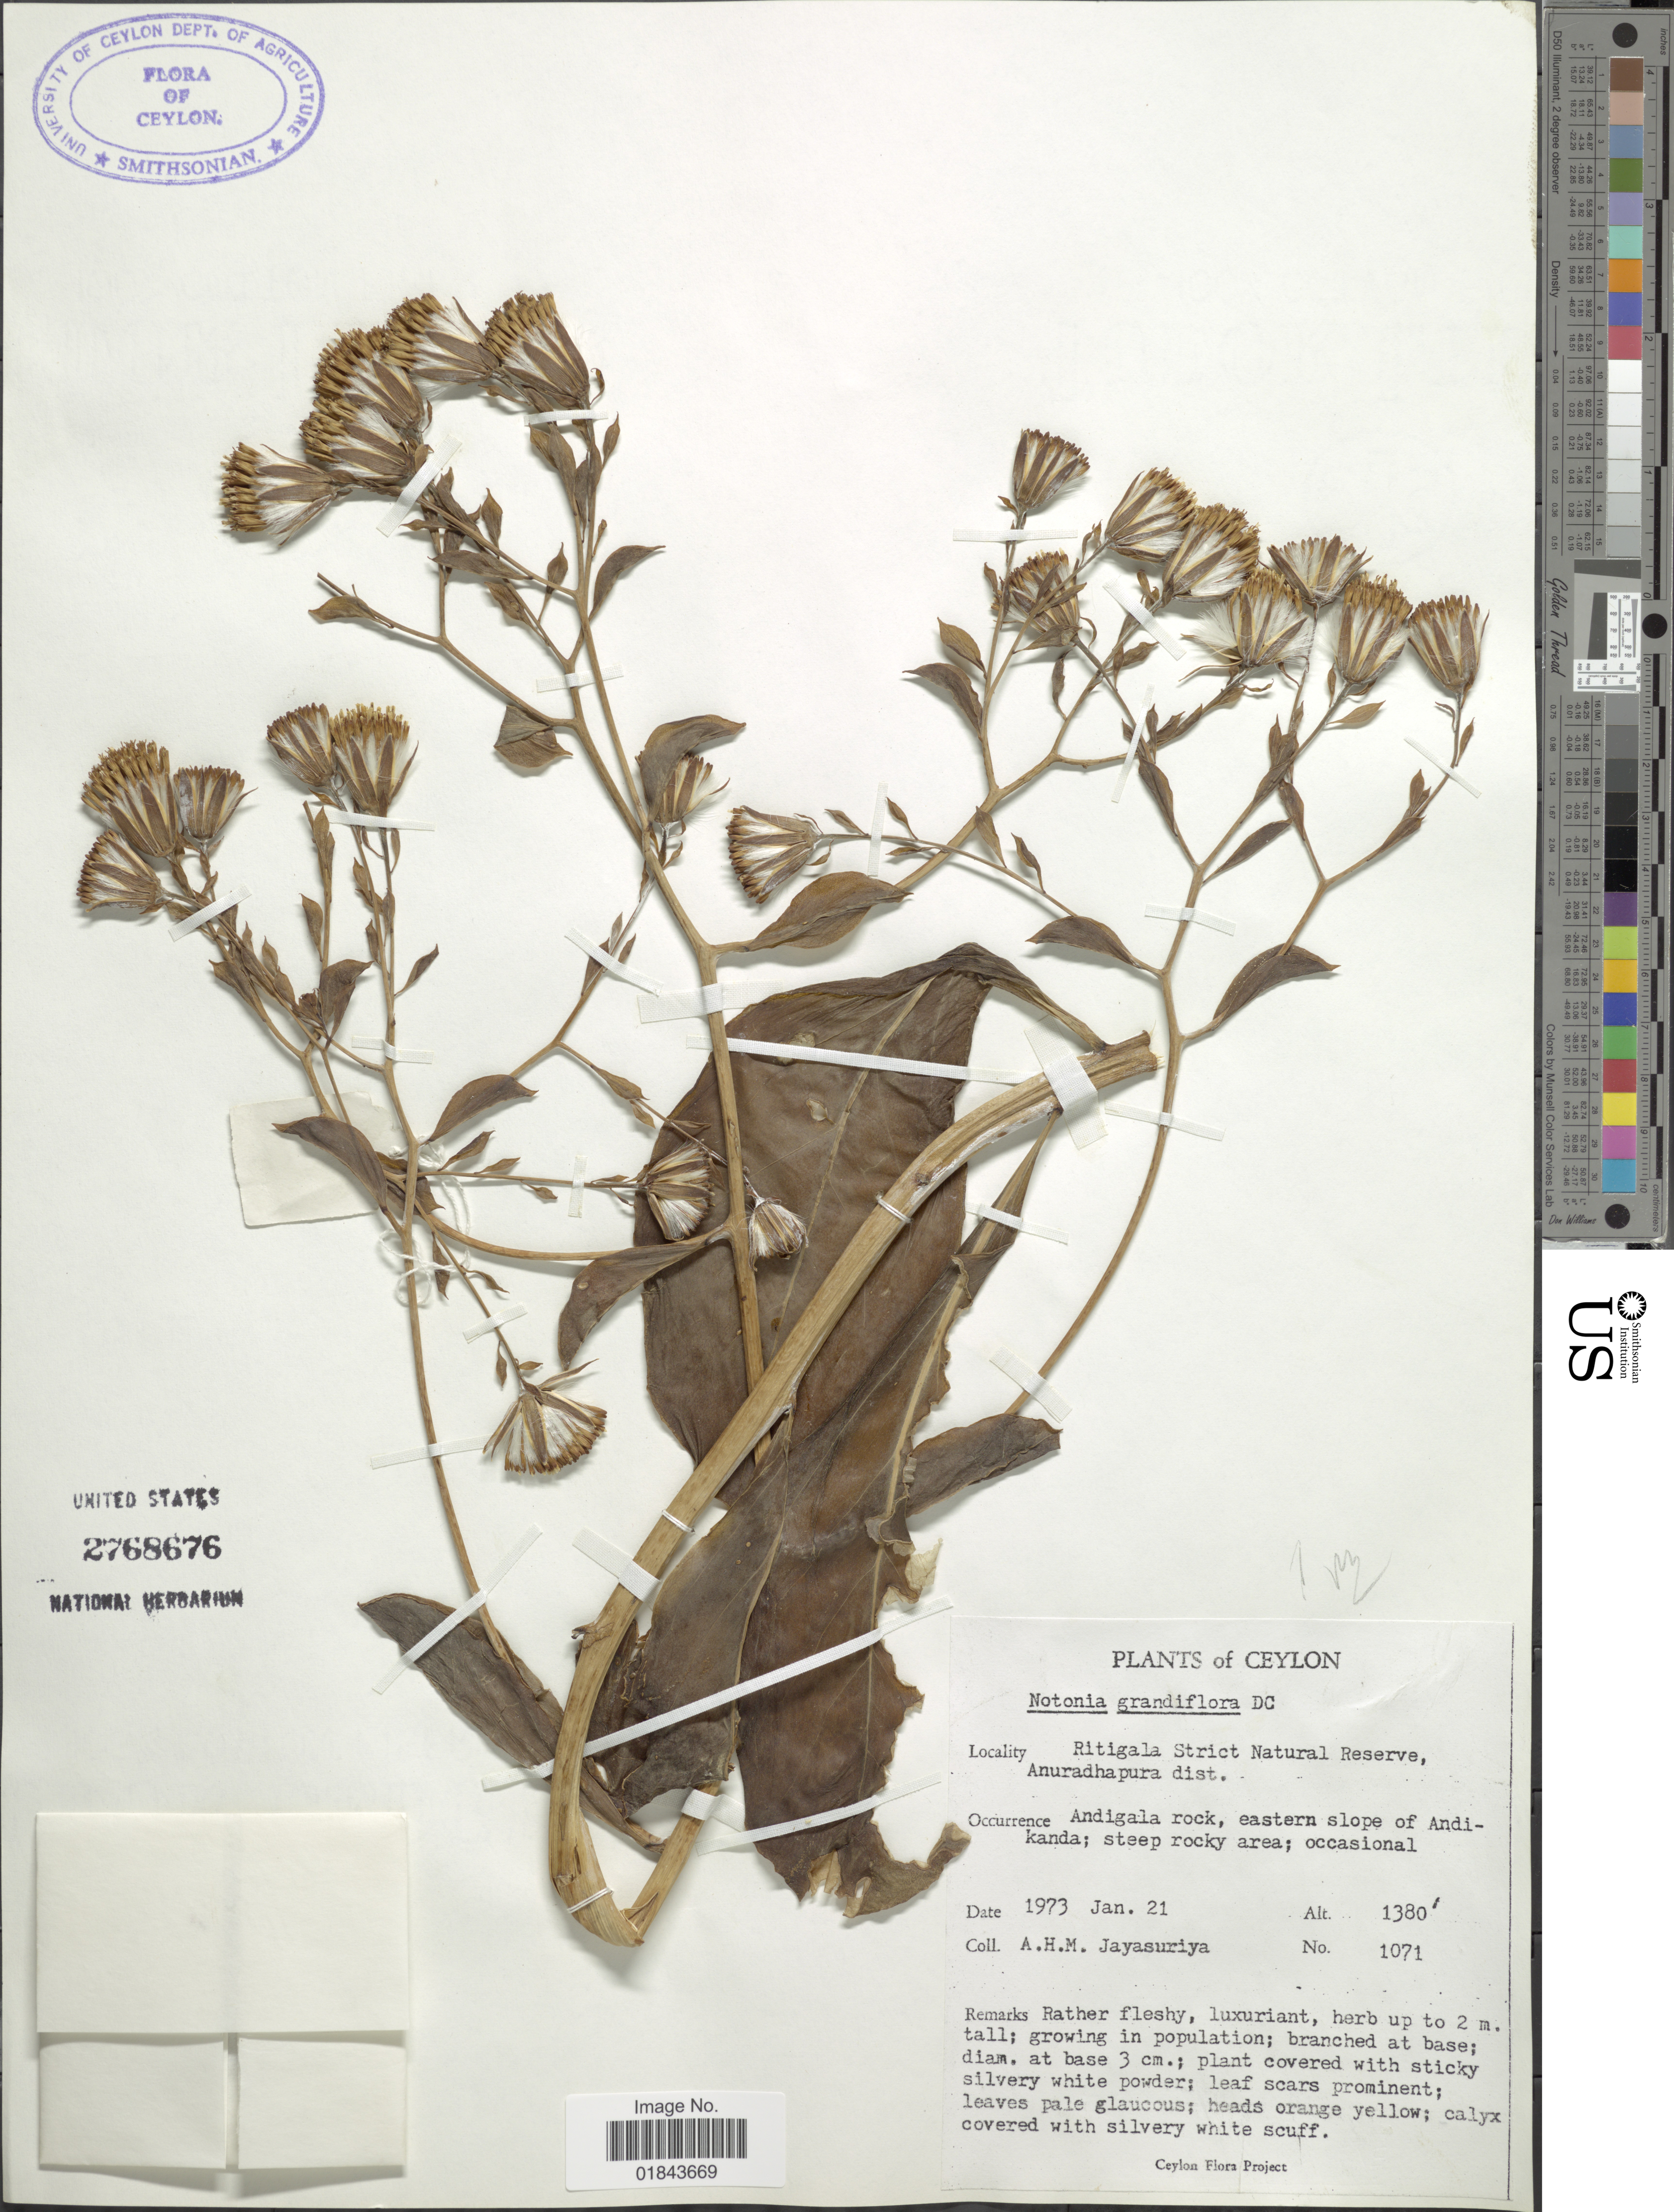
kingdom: Plantae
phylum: Tracheophyta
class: Magnoliopsida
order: Asterales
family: Asteraceae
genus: Notonia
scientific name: Notonia grandiflora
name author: DC.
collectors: A. Jayasuriya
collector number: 1071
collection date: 1973-01-21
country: Sri Lanka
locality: Ceylon, Ritigala Strict natural Reserve, Anuradhapura dist.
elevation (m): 421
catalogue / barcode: US 2768676